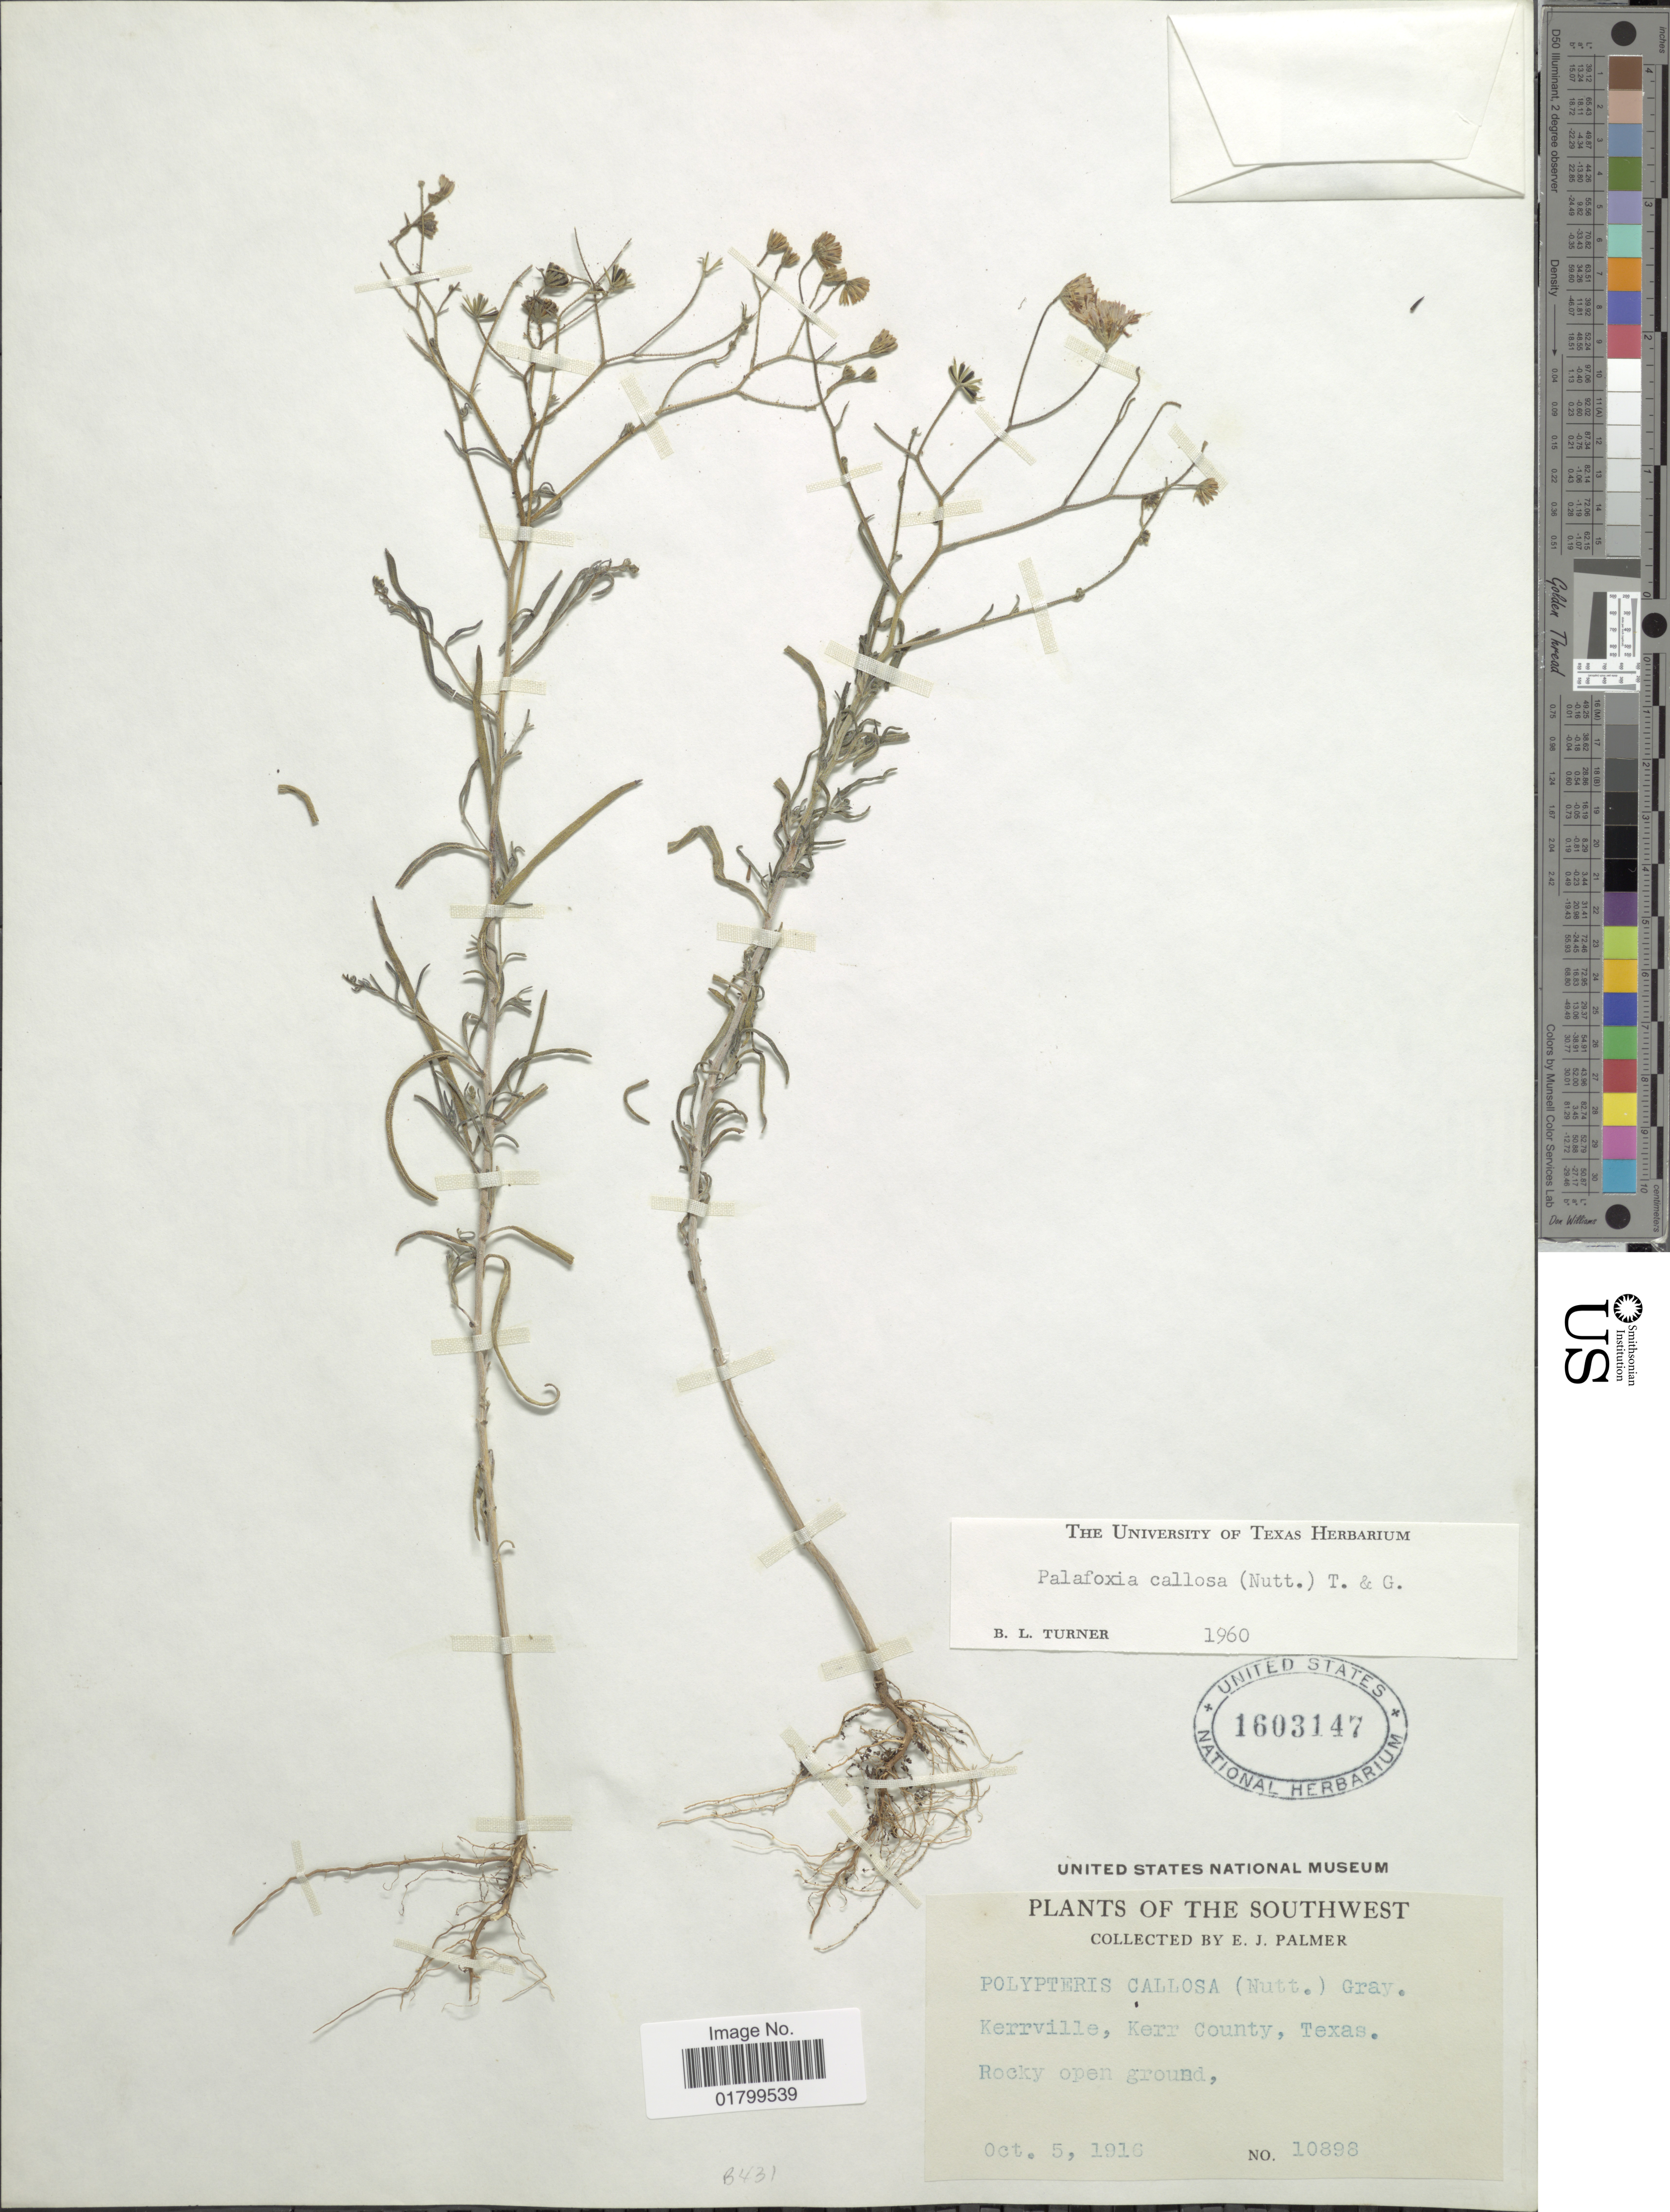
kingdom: Plantae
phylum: Tracheophyta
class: Magnoliopsida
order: Asterales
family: Asteraceae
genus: Palafoxia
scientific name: Palafoxia callosa var. callosa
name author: (Nutt.) Torr. & A. Gray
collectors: E. J. Palmer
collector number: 10898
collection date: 1916-10-05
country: United States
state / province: Texas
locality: The Southwest, Kerrville, Kerr County, Texas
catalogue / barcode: US 1603147